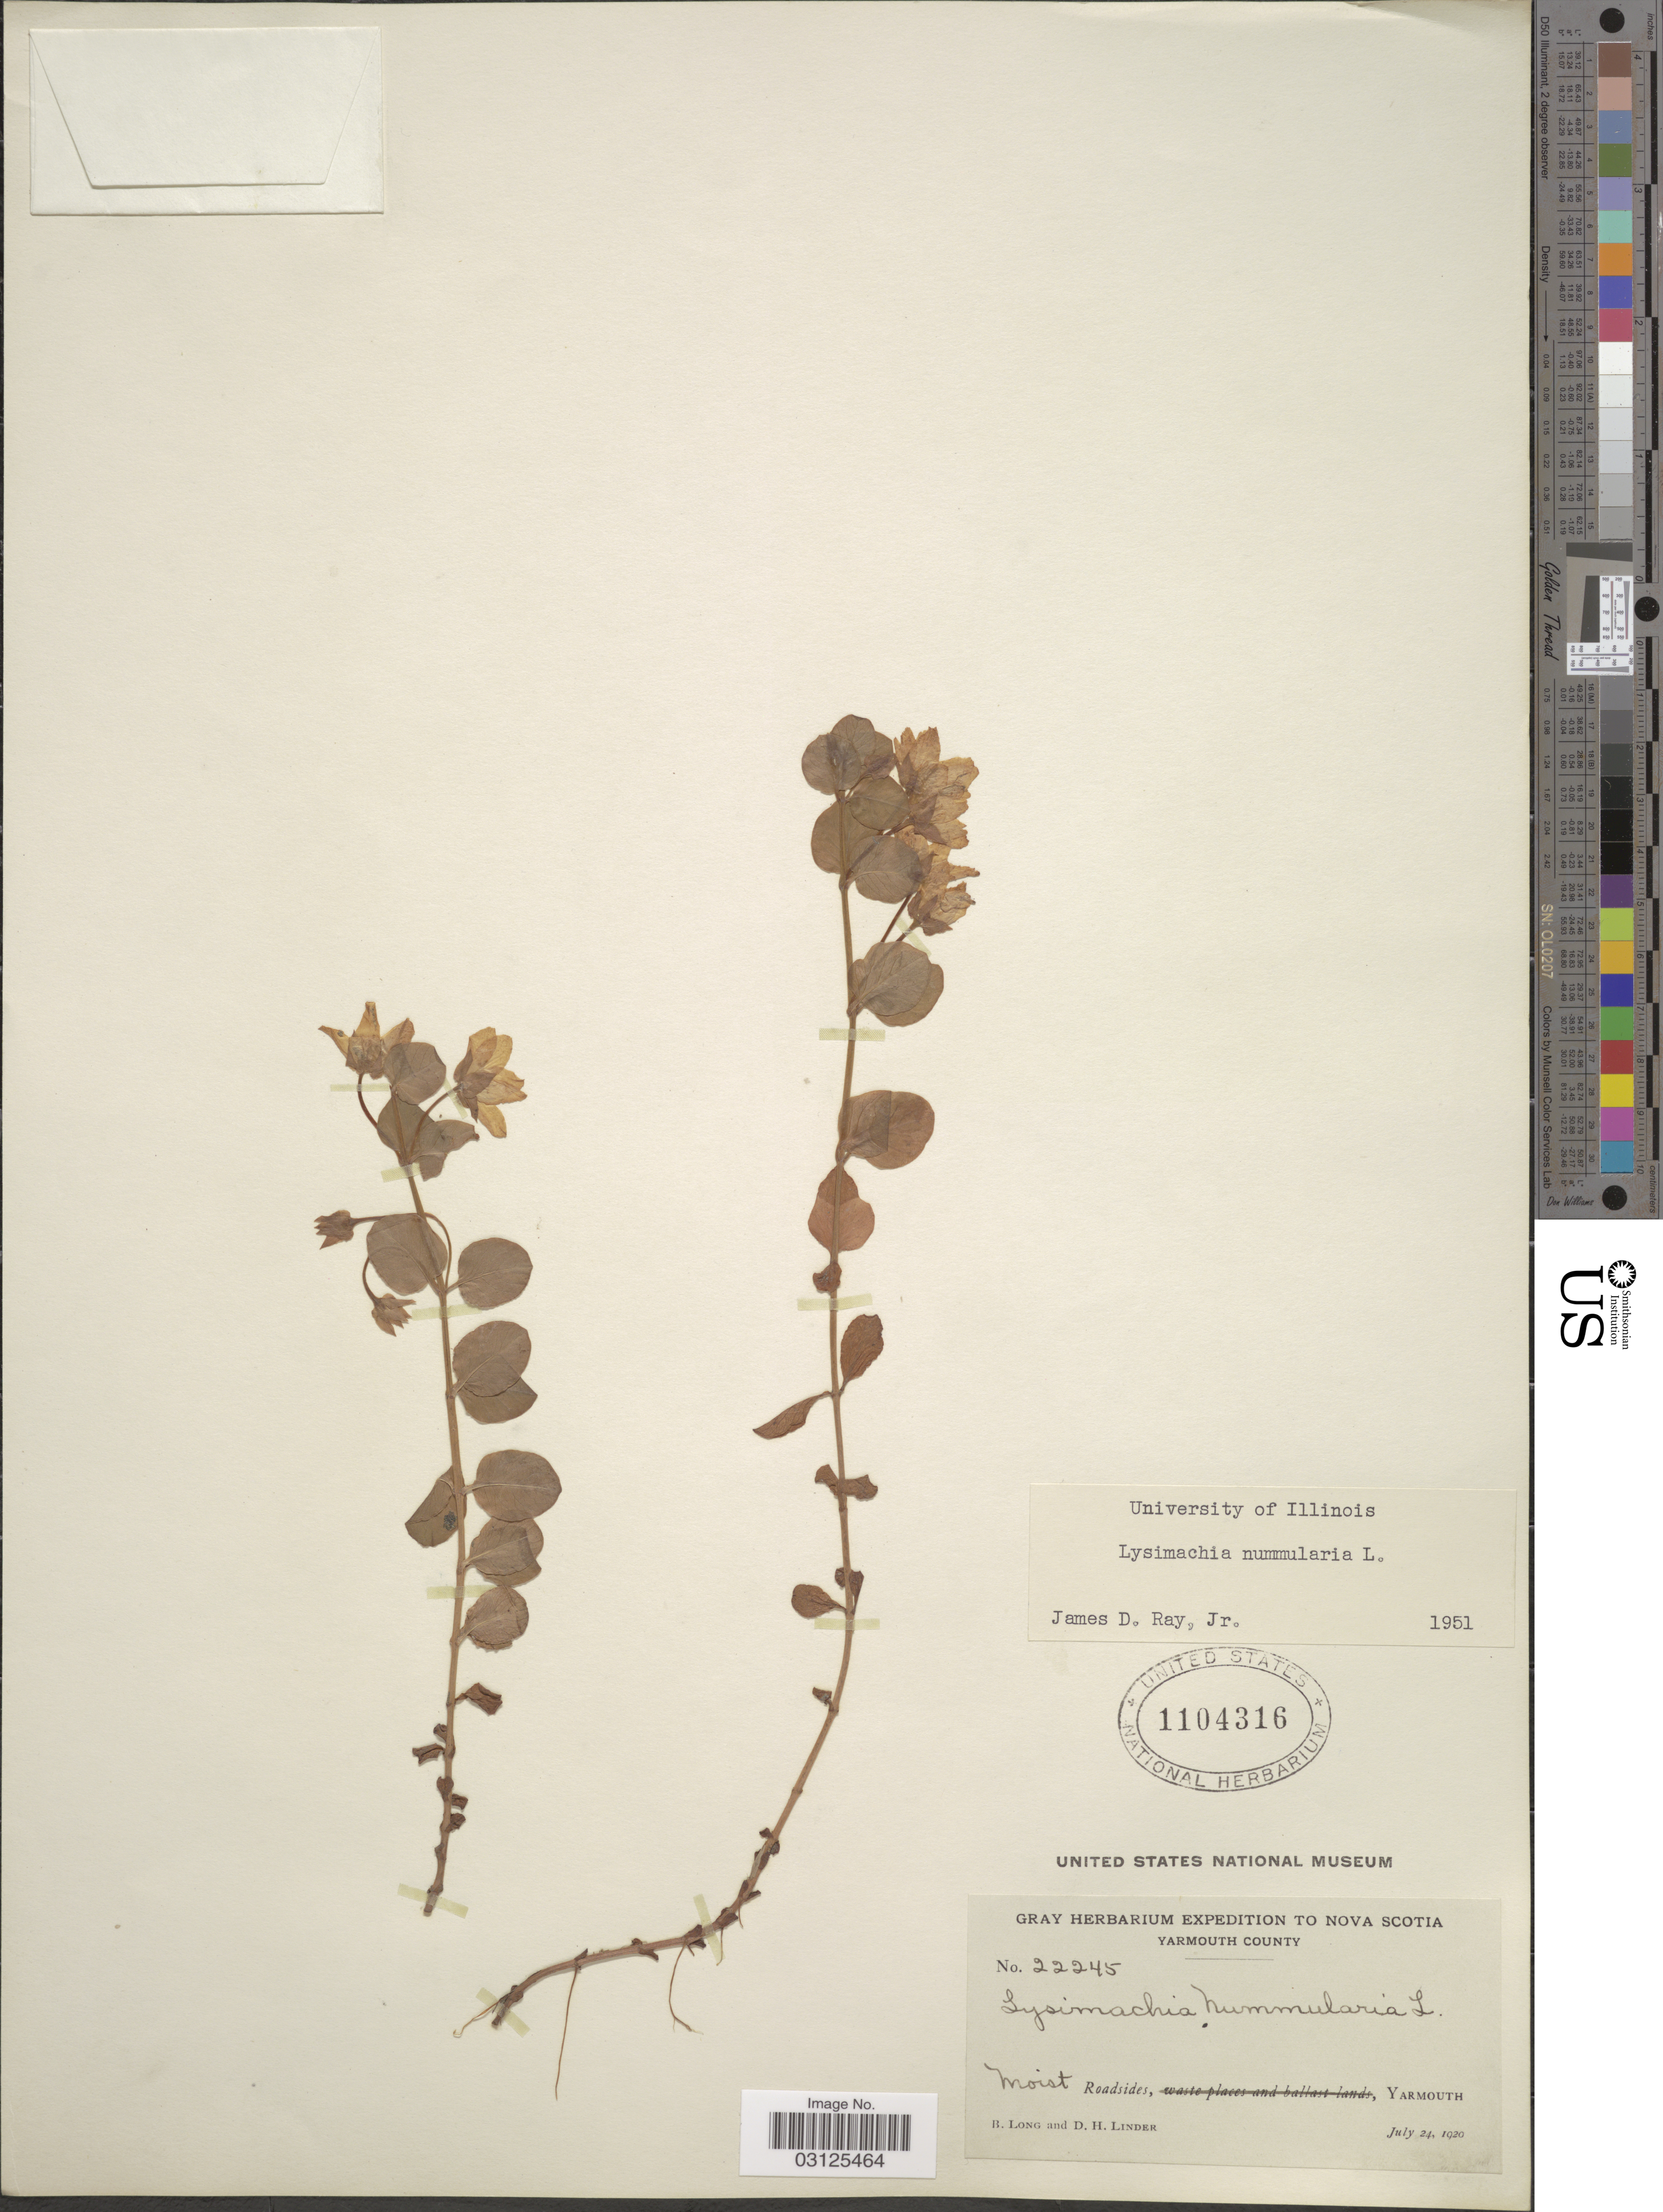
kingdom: Plantae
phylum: Tracheophyta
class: Magnoliopsida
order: Ericales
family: Primulaceae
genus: Lysimachia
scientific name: Lysimachia nummularia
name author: L.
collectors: B. Long & D. Linder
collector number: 22245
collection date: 1920-07-24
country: Canada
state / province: Nova Scotia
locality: Nova Scotia, Yarmouth County, Roadsides, Yarmouth.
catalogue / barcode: US 1104316